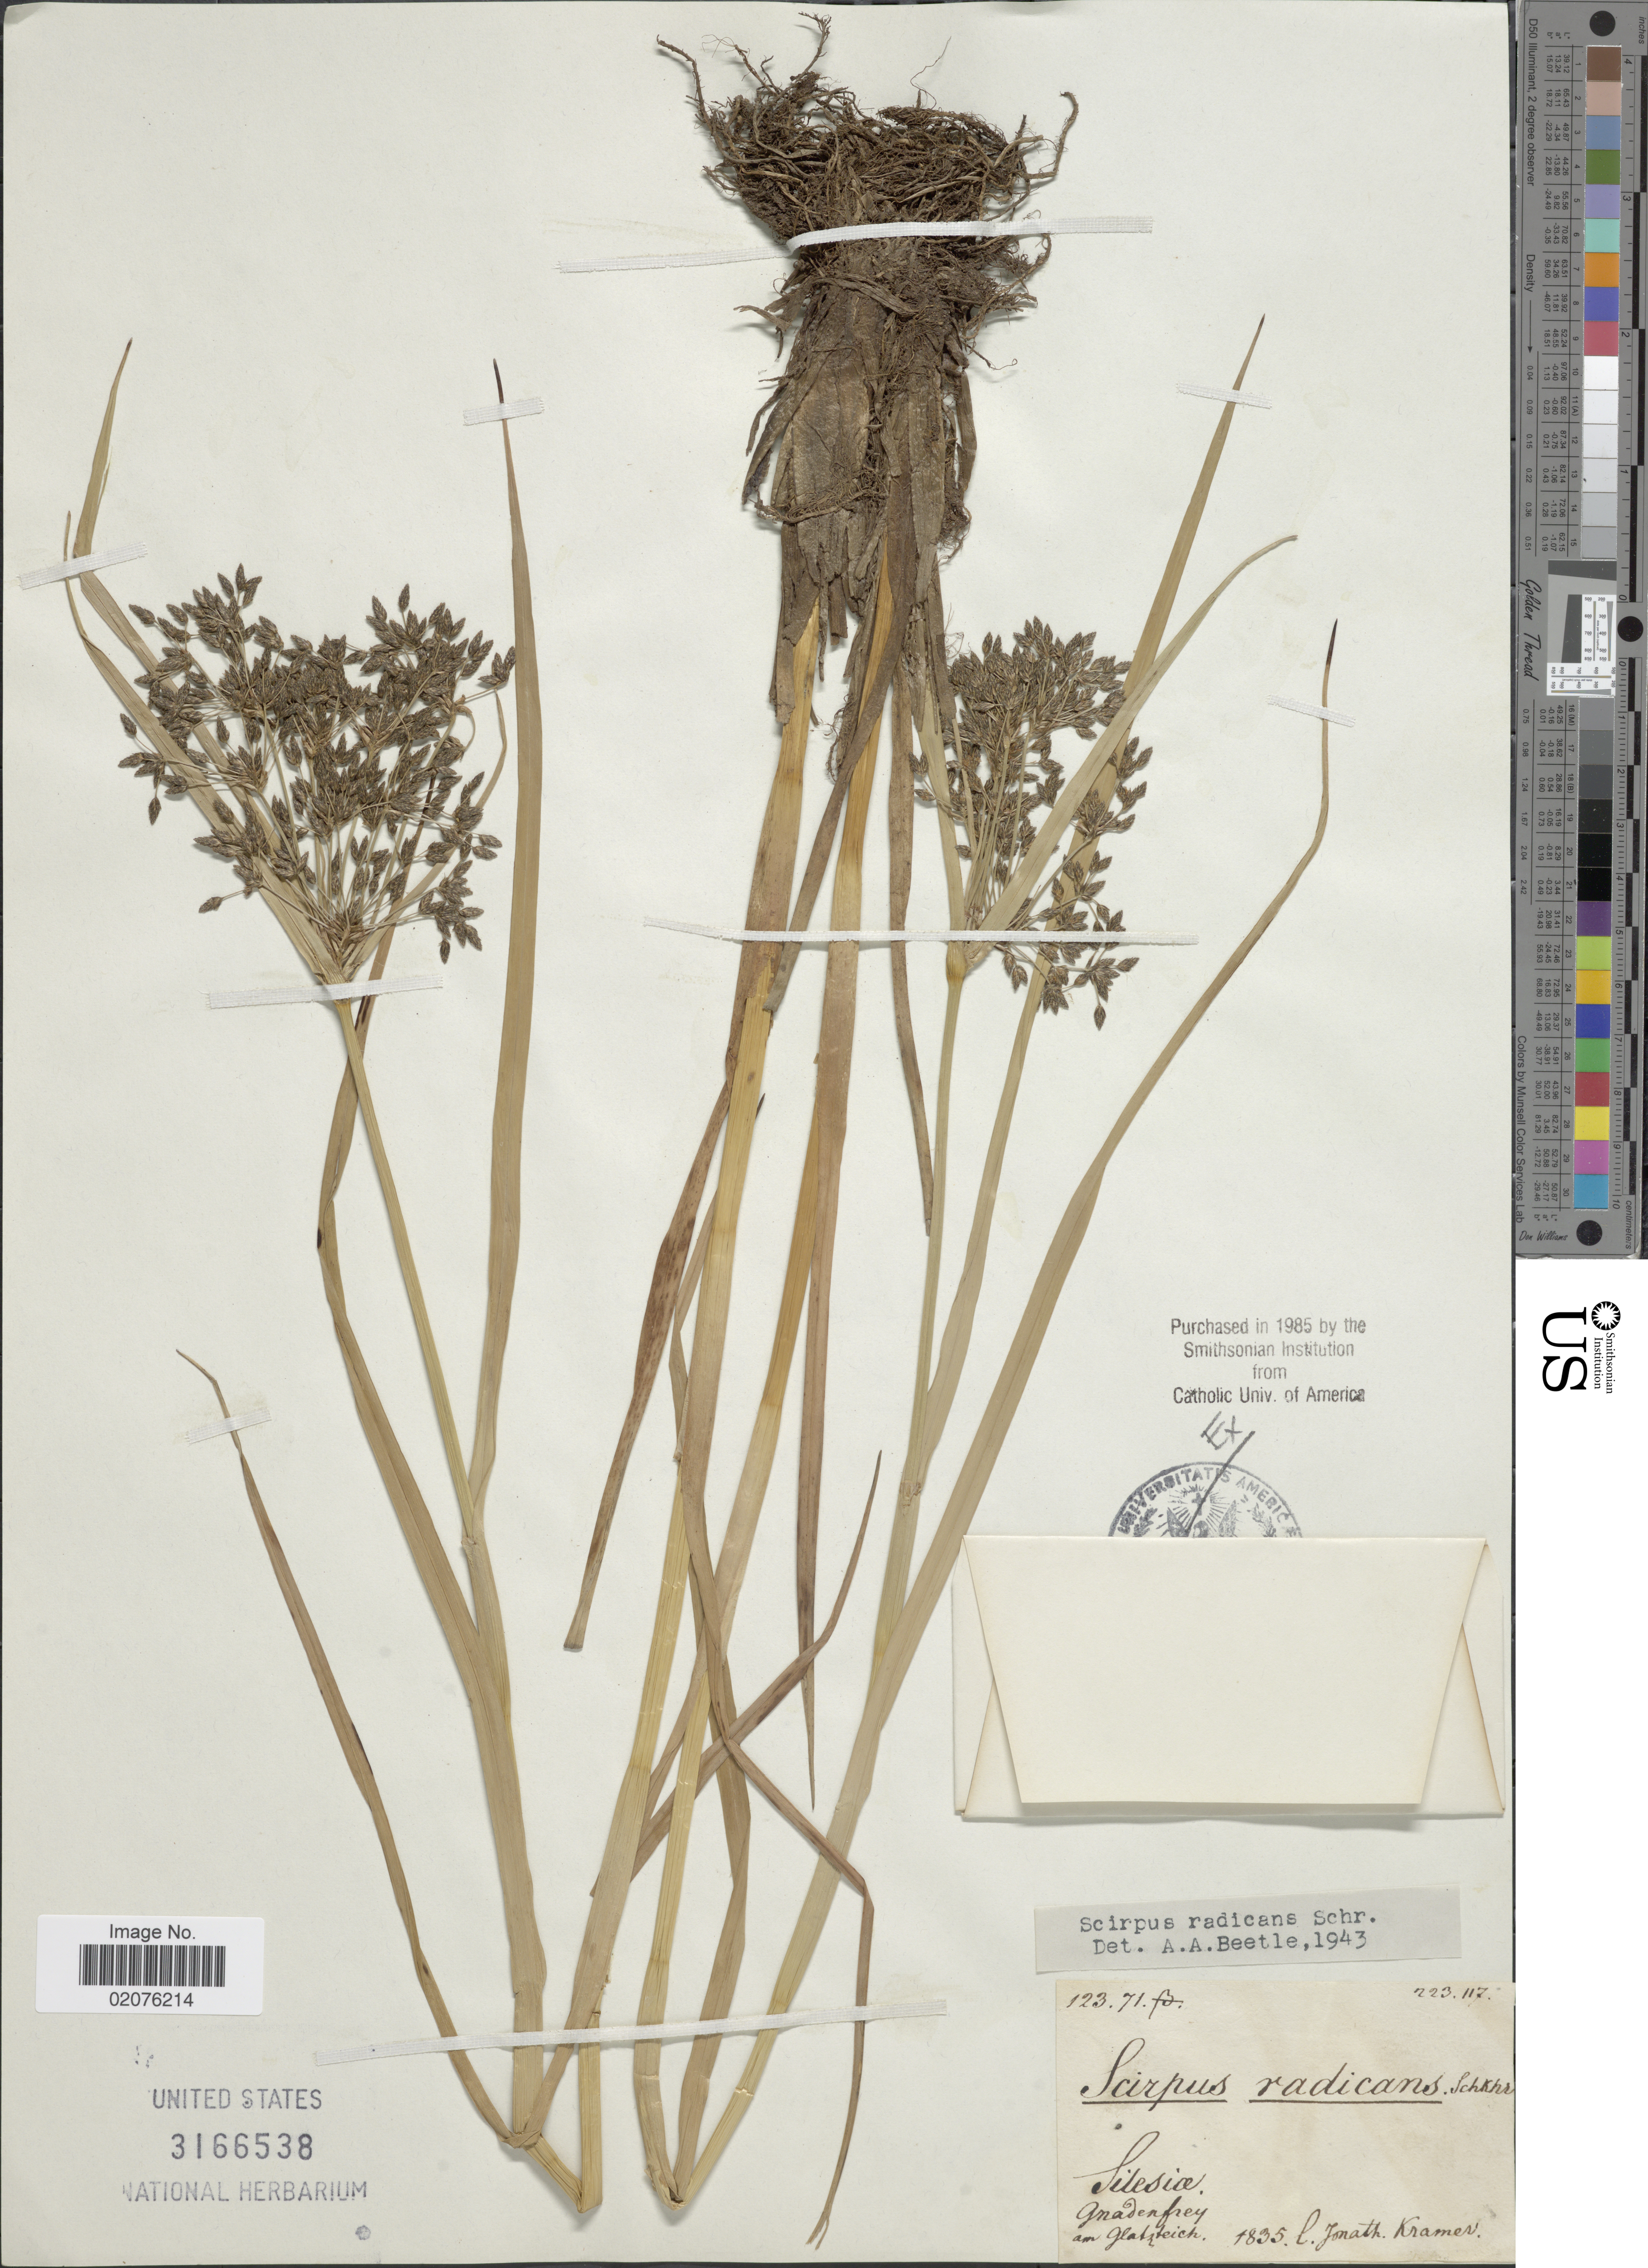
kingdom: Plantae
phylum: Tracheophyta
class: Liliopsida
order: Poales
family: Cyperaceae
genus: Scirpus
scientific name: Scirpus radicans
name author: Schkuhr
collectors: J. Kramer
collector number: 123371*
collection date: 1835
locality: Silesiae, Gnadenfrey and halsteich [interpreted]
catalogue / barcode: US 3166538